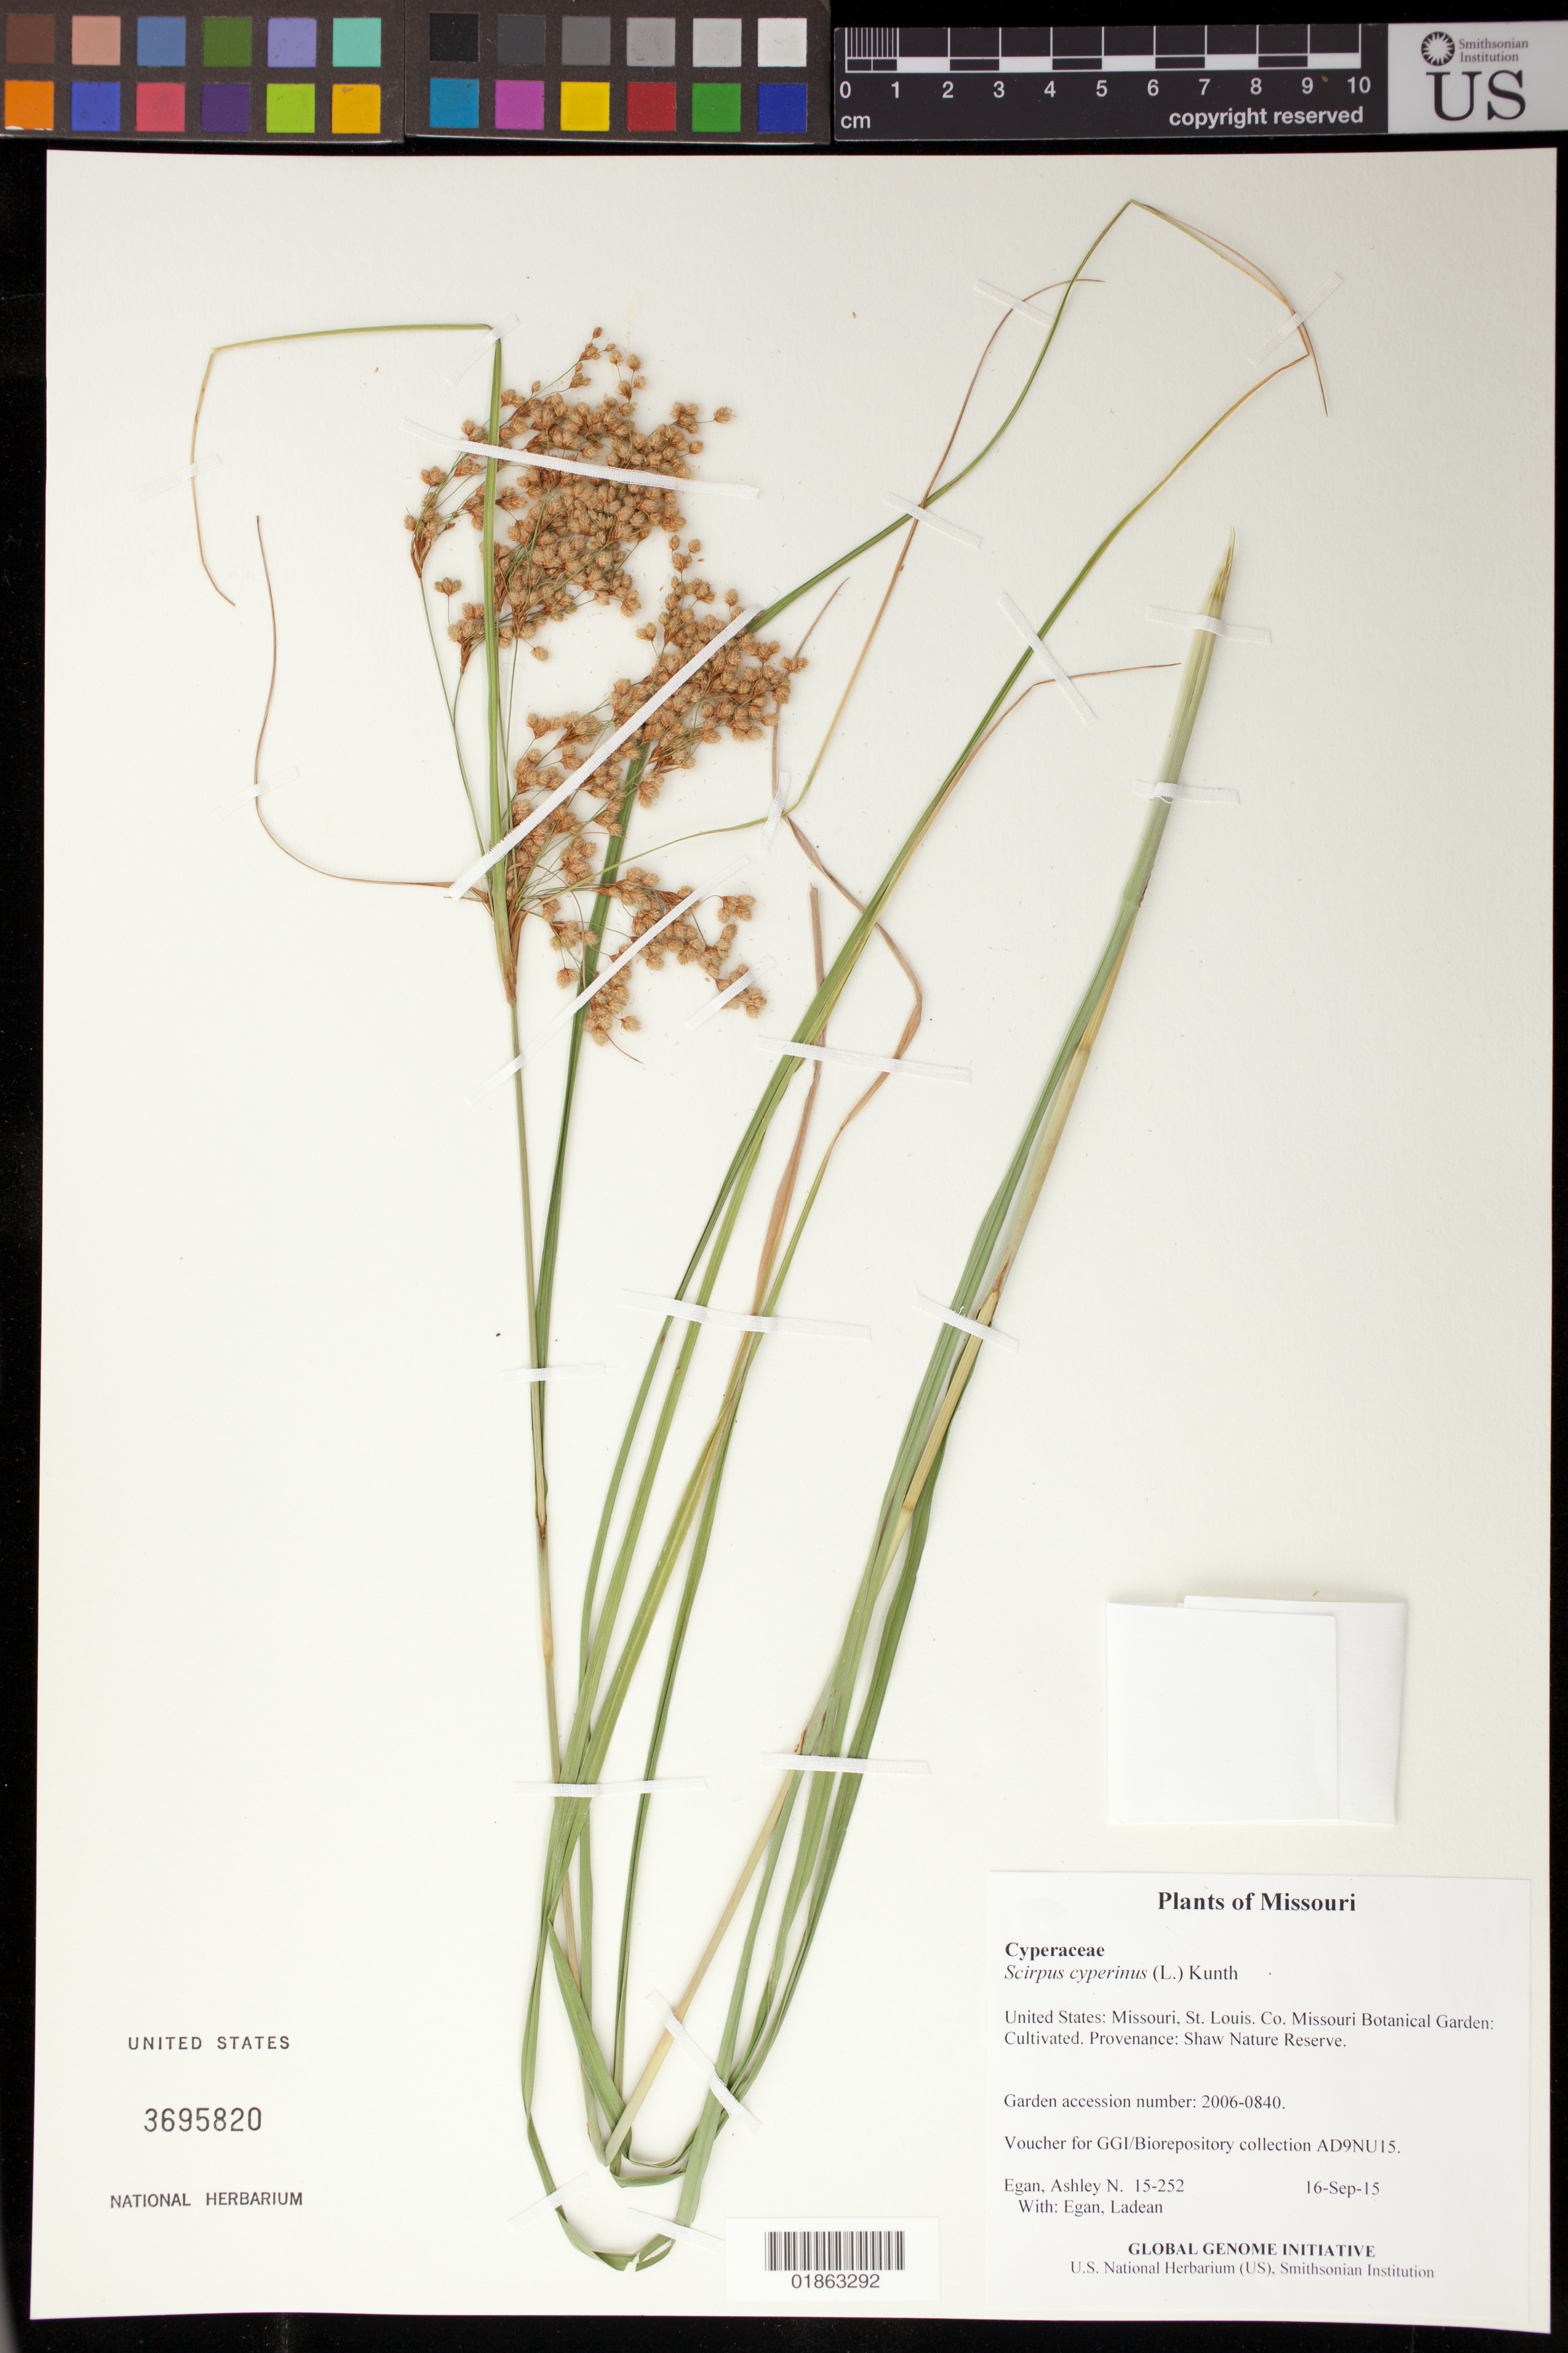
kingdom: Plantae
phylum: Tracheophyta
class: Liliopsida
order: Poales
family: Cyperaceae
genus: Scirpus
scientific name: Scirpus cyperinus (L.) Kunth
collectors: A. N. Egan & L. Egan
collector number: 15-252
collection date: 2015-09-16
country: United States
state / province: Missouri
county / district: St. Louis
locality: Missouri Botanical Garden: Cultivated. Provenance: Shaw Nature Reserve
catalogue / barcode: US 3695820